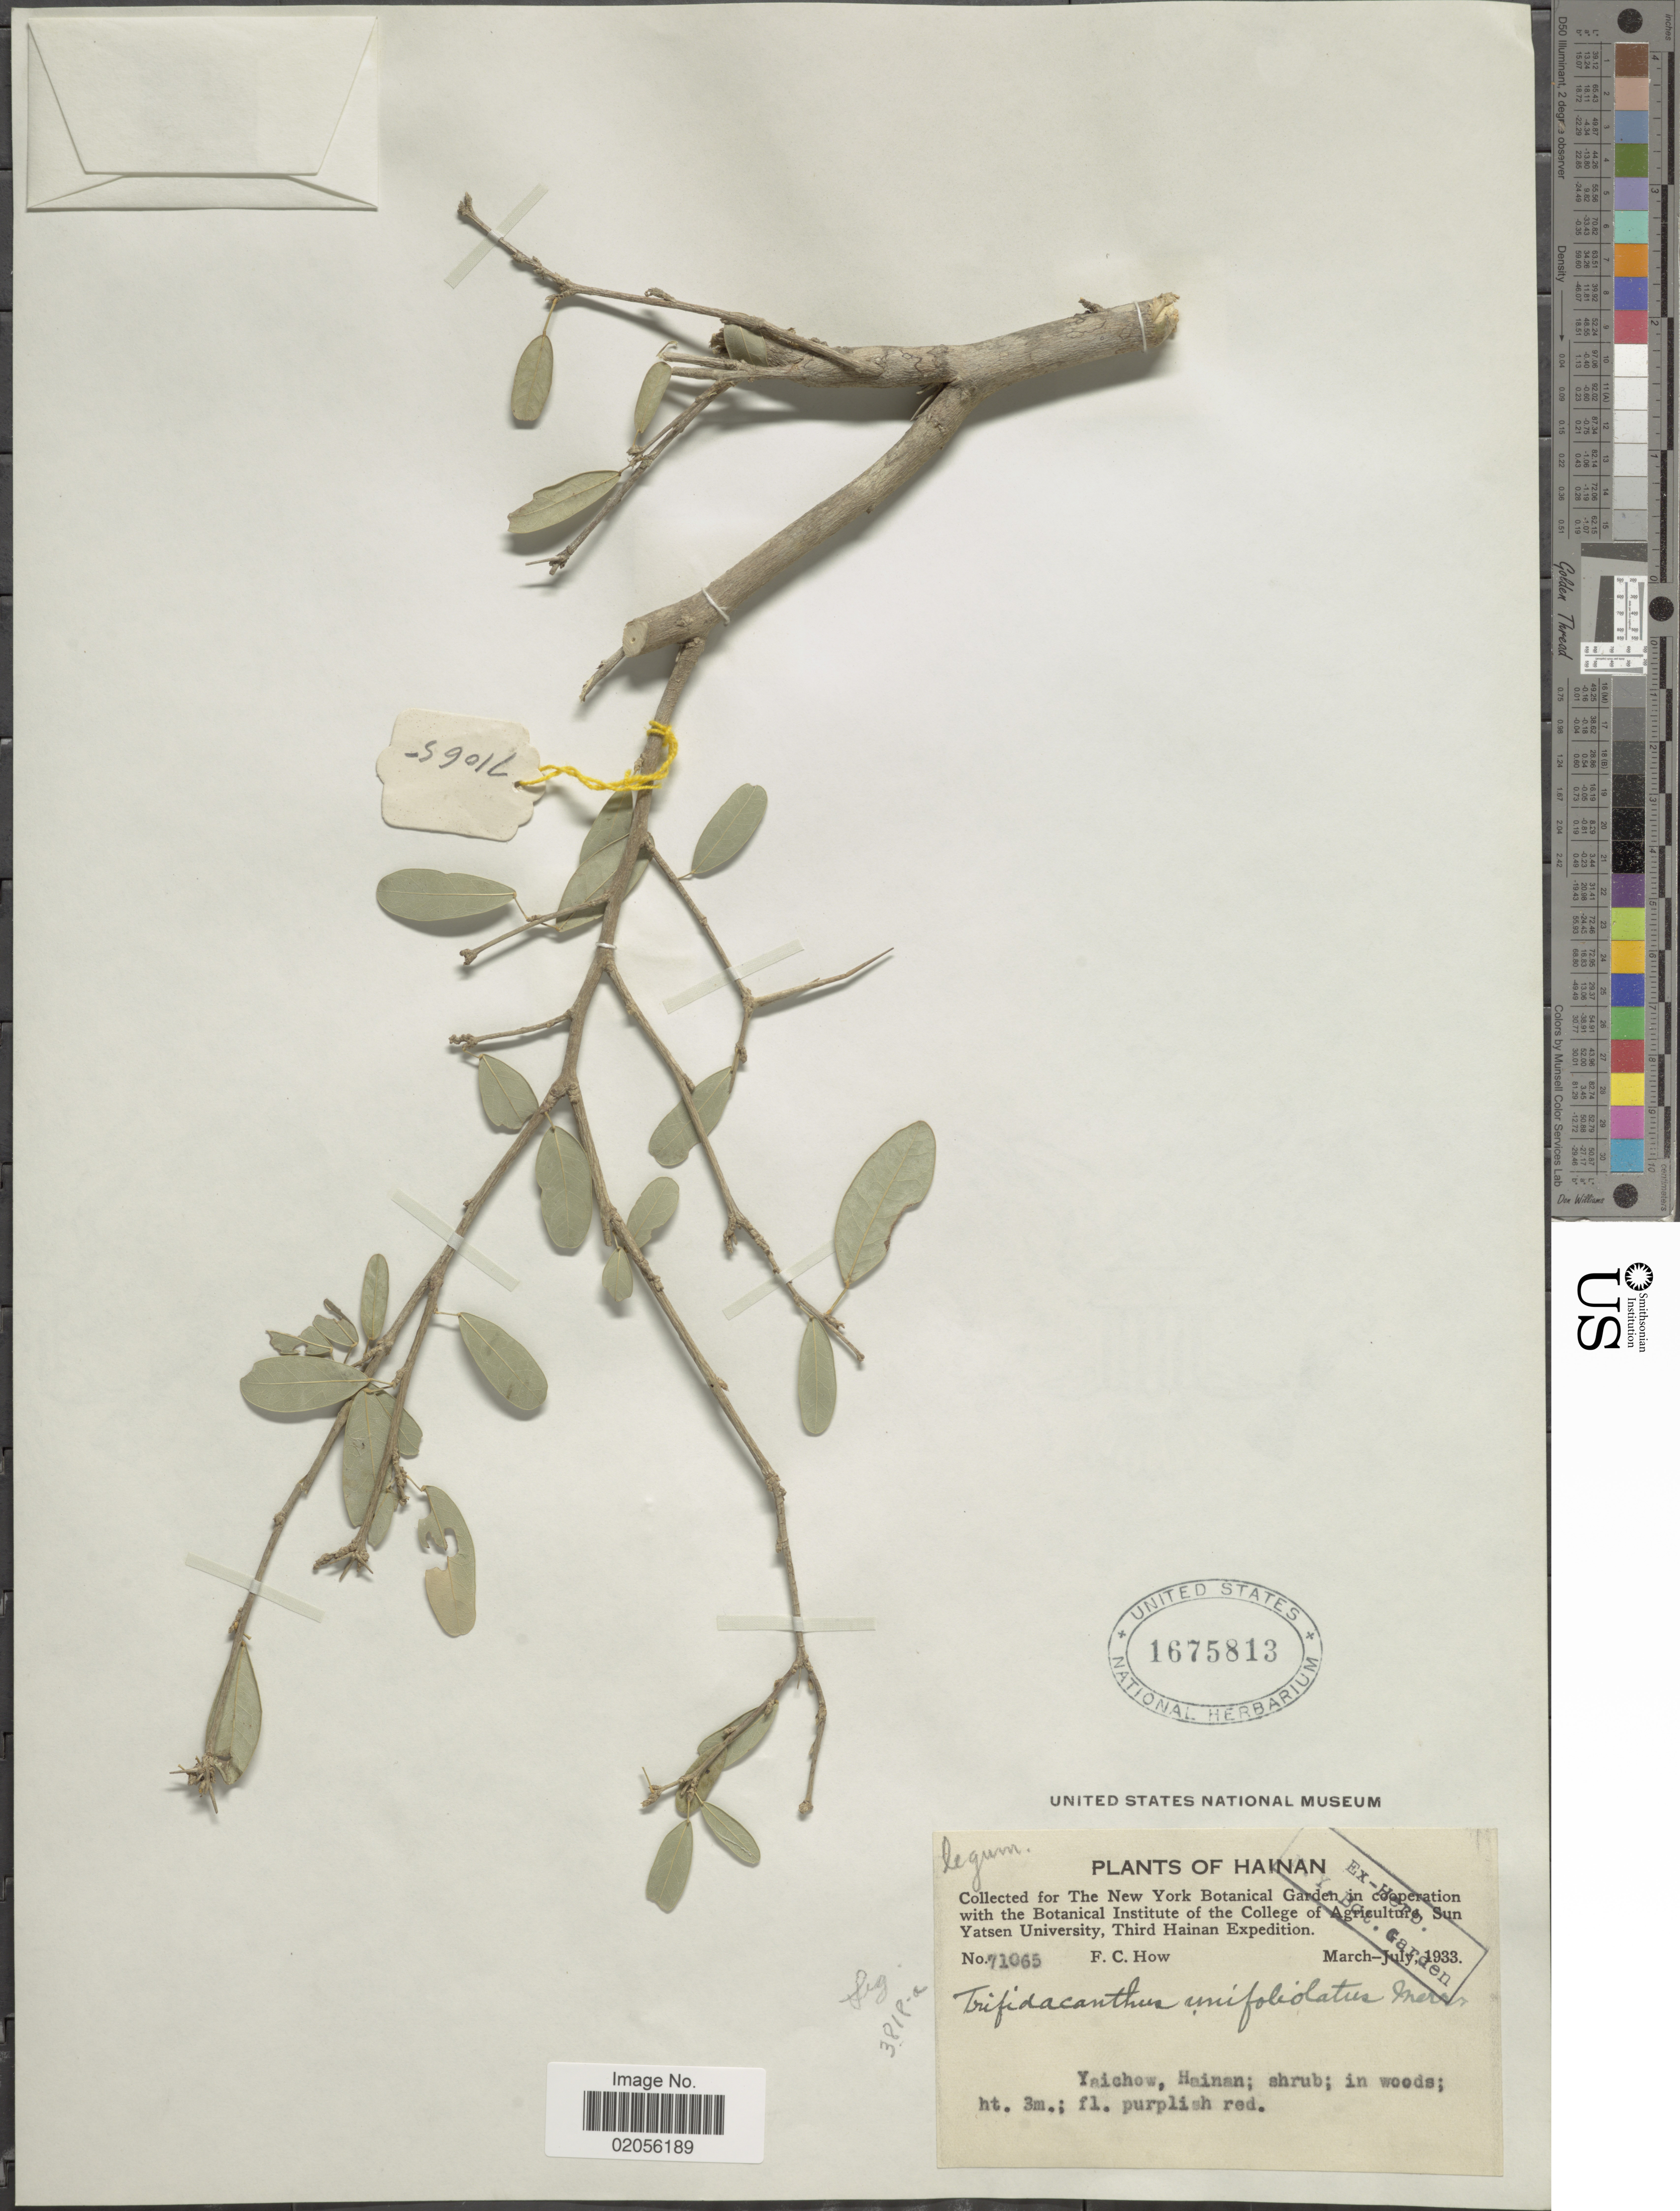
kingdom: Plantae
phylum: Tracheophyta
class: Magnoliopsida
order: Fabales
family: Fabaceae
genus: Trifidacanthus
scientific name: Trifidacanthus sp.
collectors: F. C. How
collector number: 71065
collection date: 1933-03/1933-07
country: China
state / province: Hainan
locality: Yaichow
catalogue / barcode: US 1675813